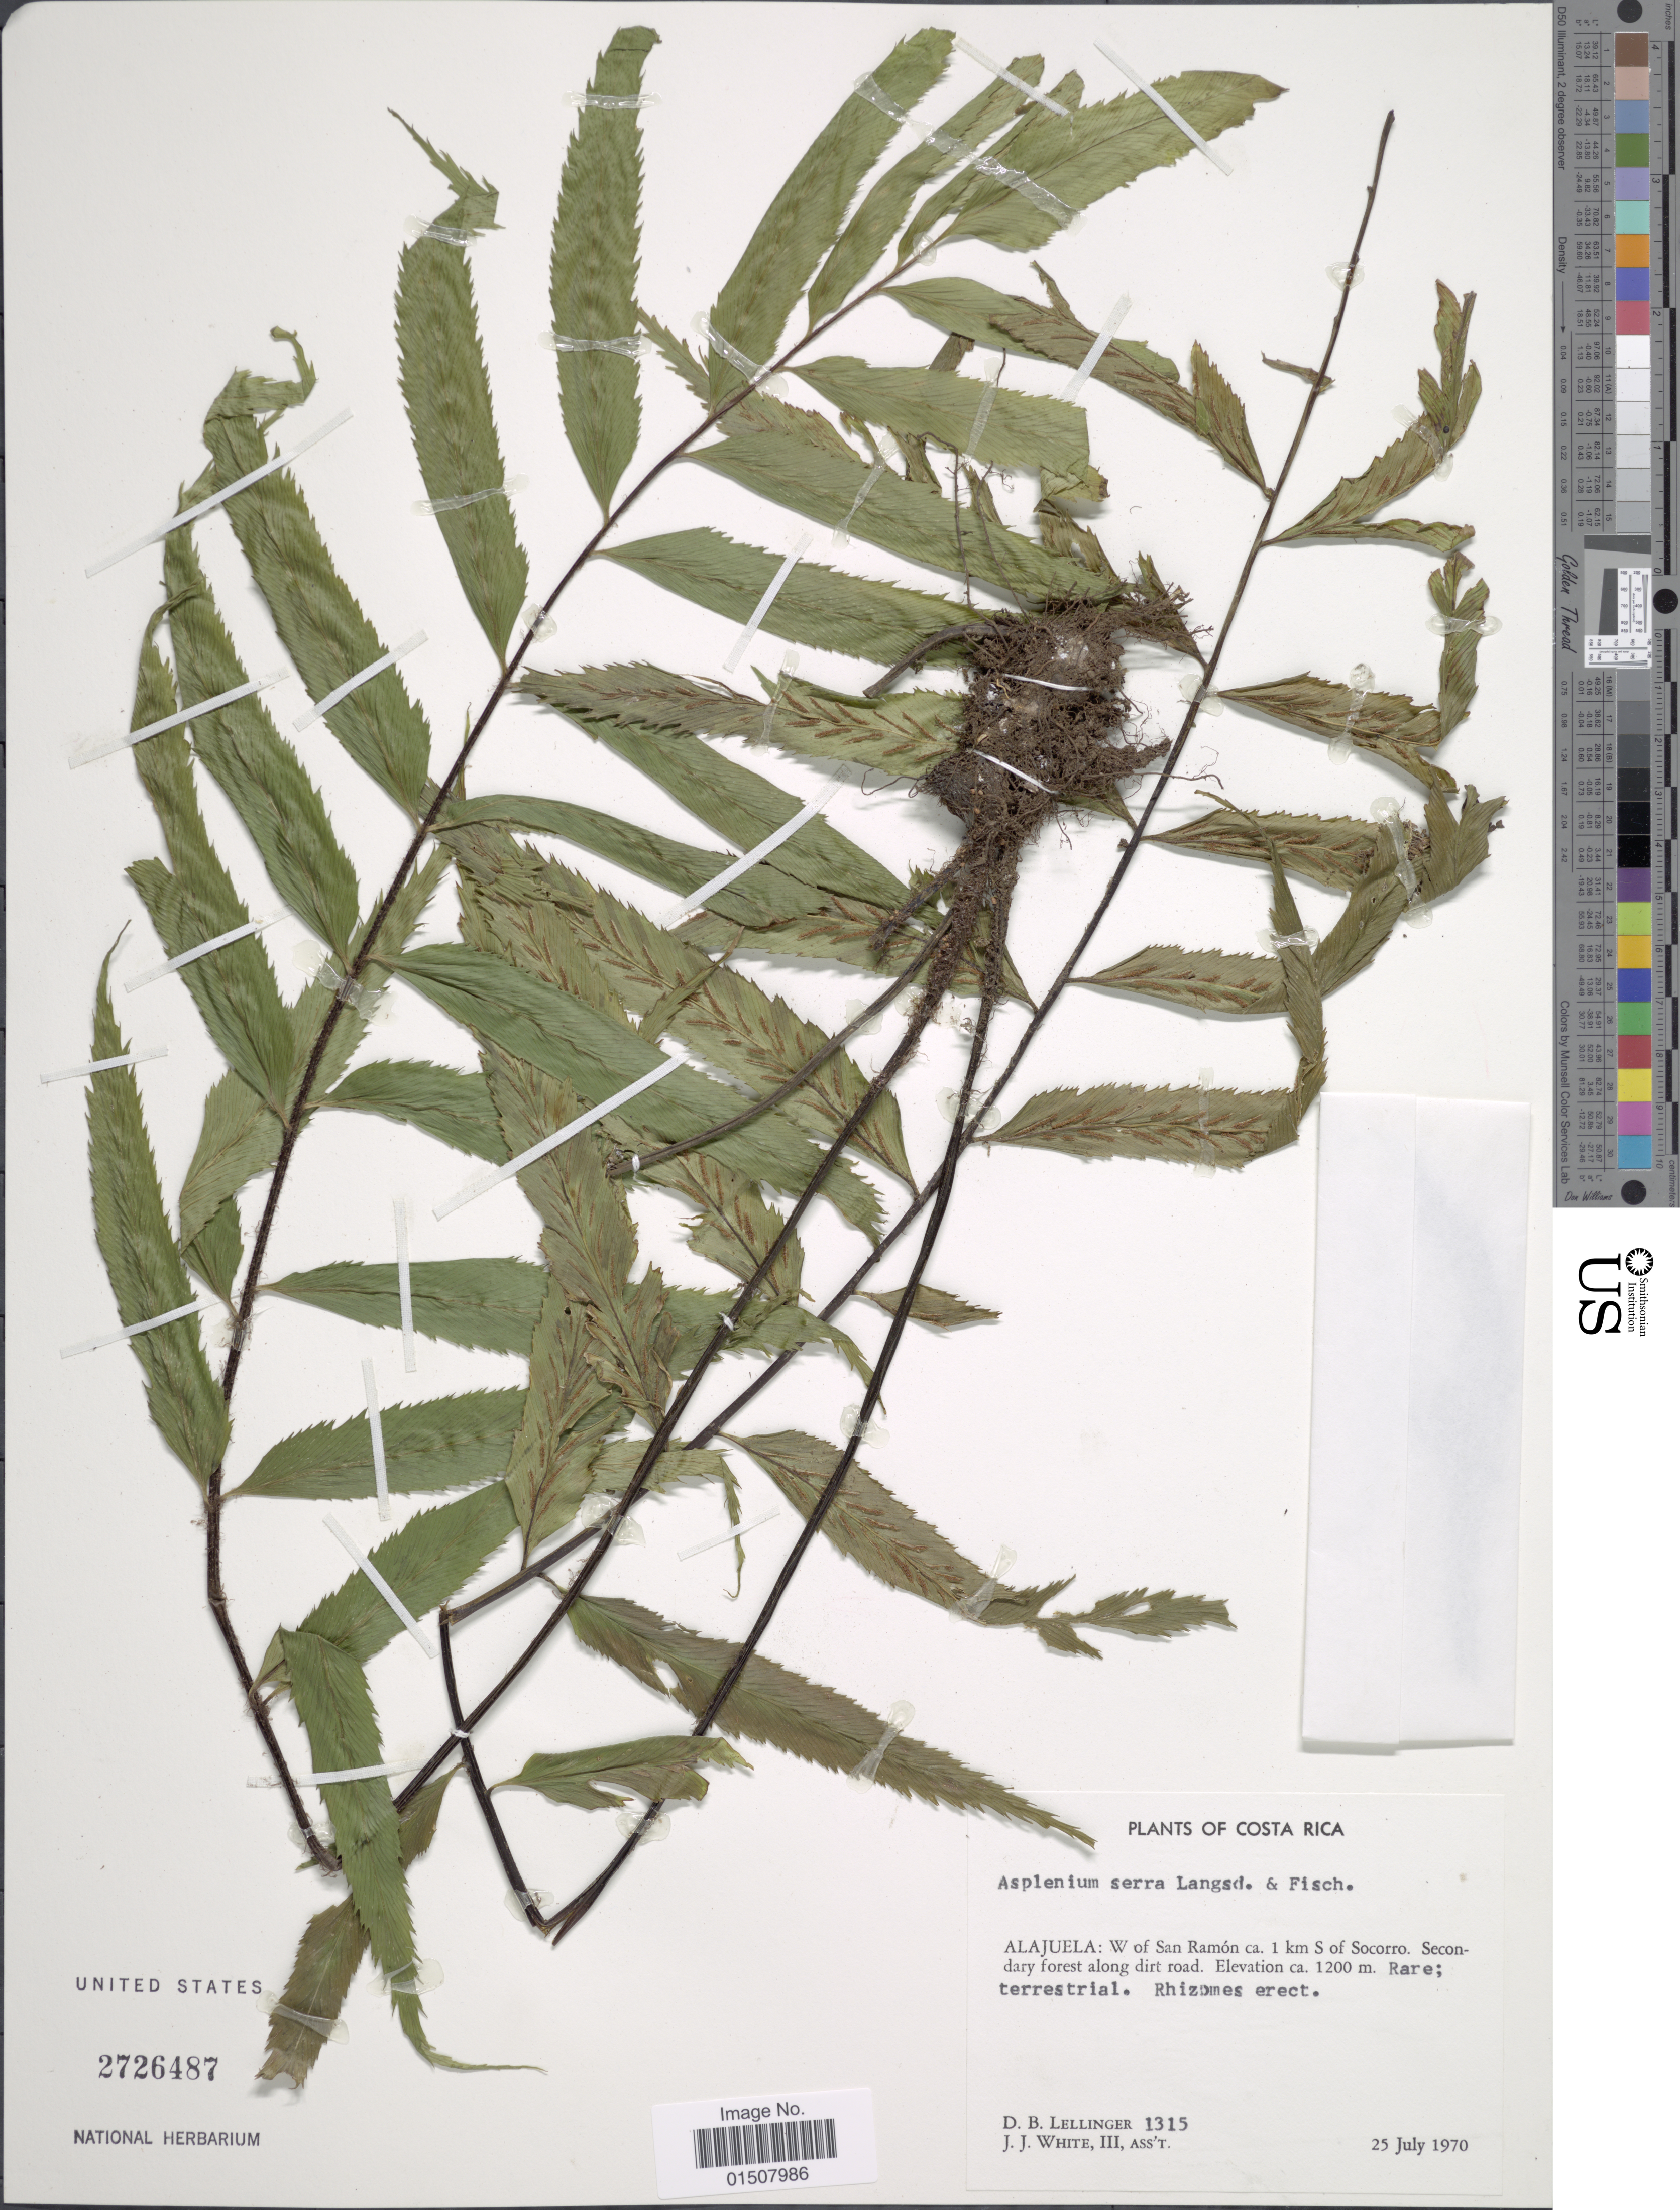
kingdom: Plantae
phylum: Tracheophyta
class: Polypodiopsida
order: Polypodiales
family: Aspleniaceae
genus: Asplenium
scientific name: Asplenium serra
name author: Langsd. & Fisch.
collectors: D. B. Lellinger & J. J. White III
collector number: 1315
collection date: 1970-07-25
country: Costa Rica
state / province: Alajuela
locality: W. of San Ramon ca. 1 km S of Socorro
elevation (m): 1200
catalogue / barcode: US 2726487